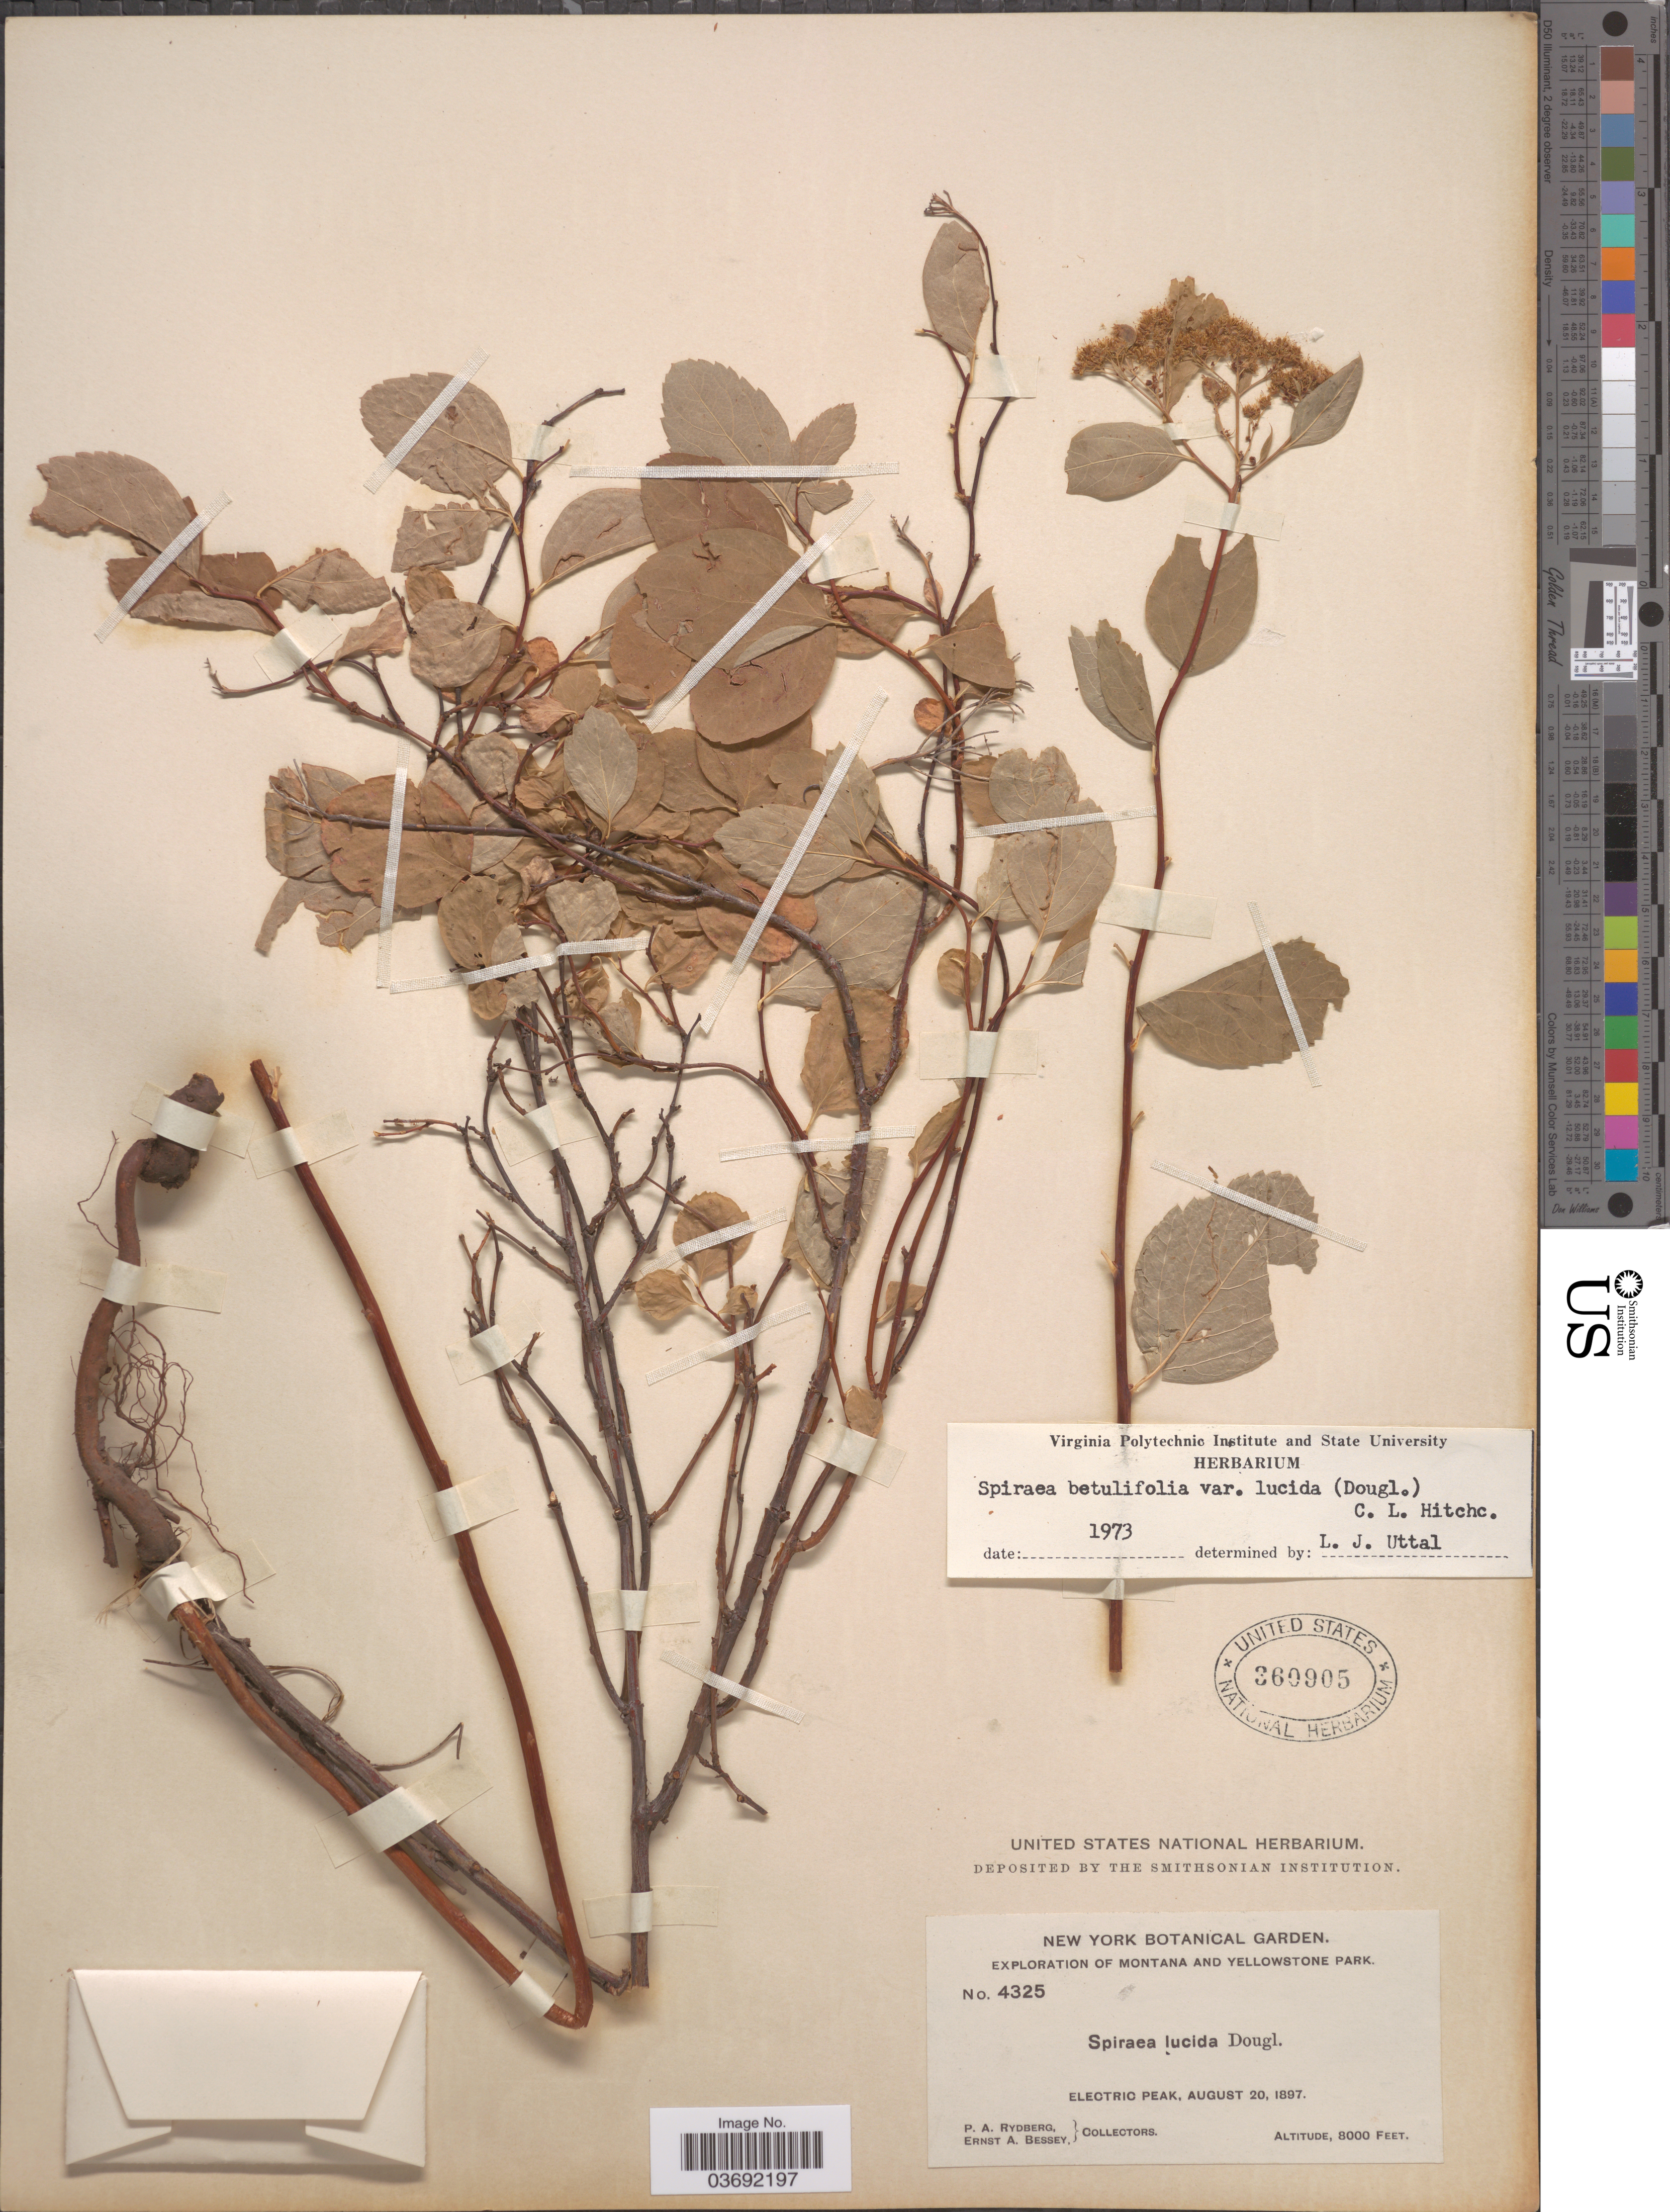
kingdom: Plantae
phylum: Tracheophyta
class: Magnoliopsida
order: Rosales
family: Rosaceae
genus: Spiraea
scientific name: Spiraea betulifolia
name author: Pall.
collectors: P. A. Rydberg & E. A. Bessey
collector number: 4325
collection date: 1897-08-20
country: United States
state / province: Montana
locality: Yellowstone Park. Electric Peak.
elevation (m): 2438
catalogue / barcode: US 360905